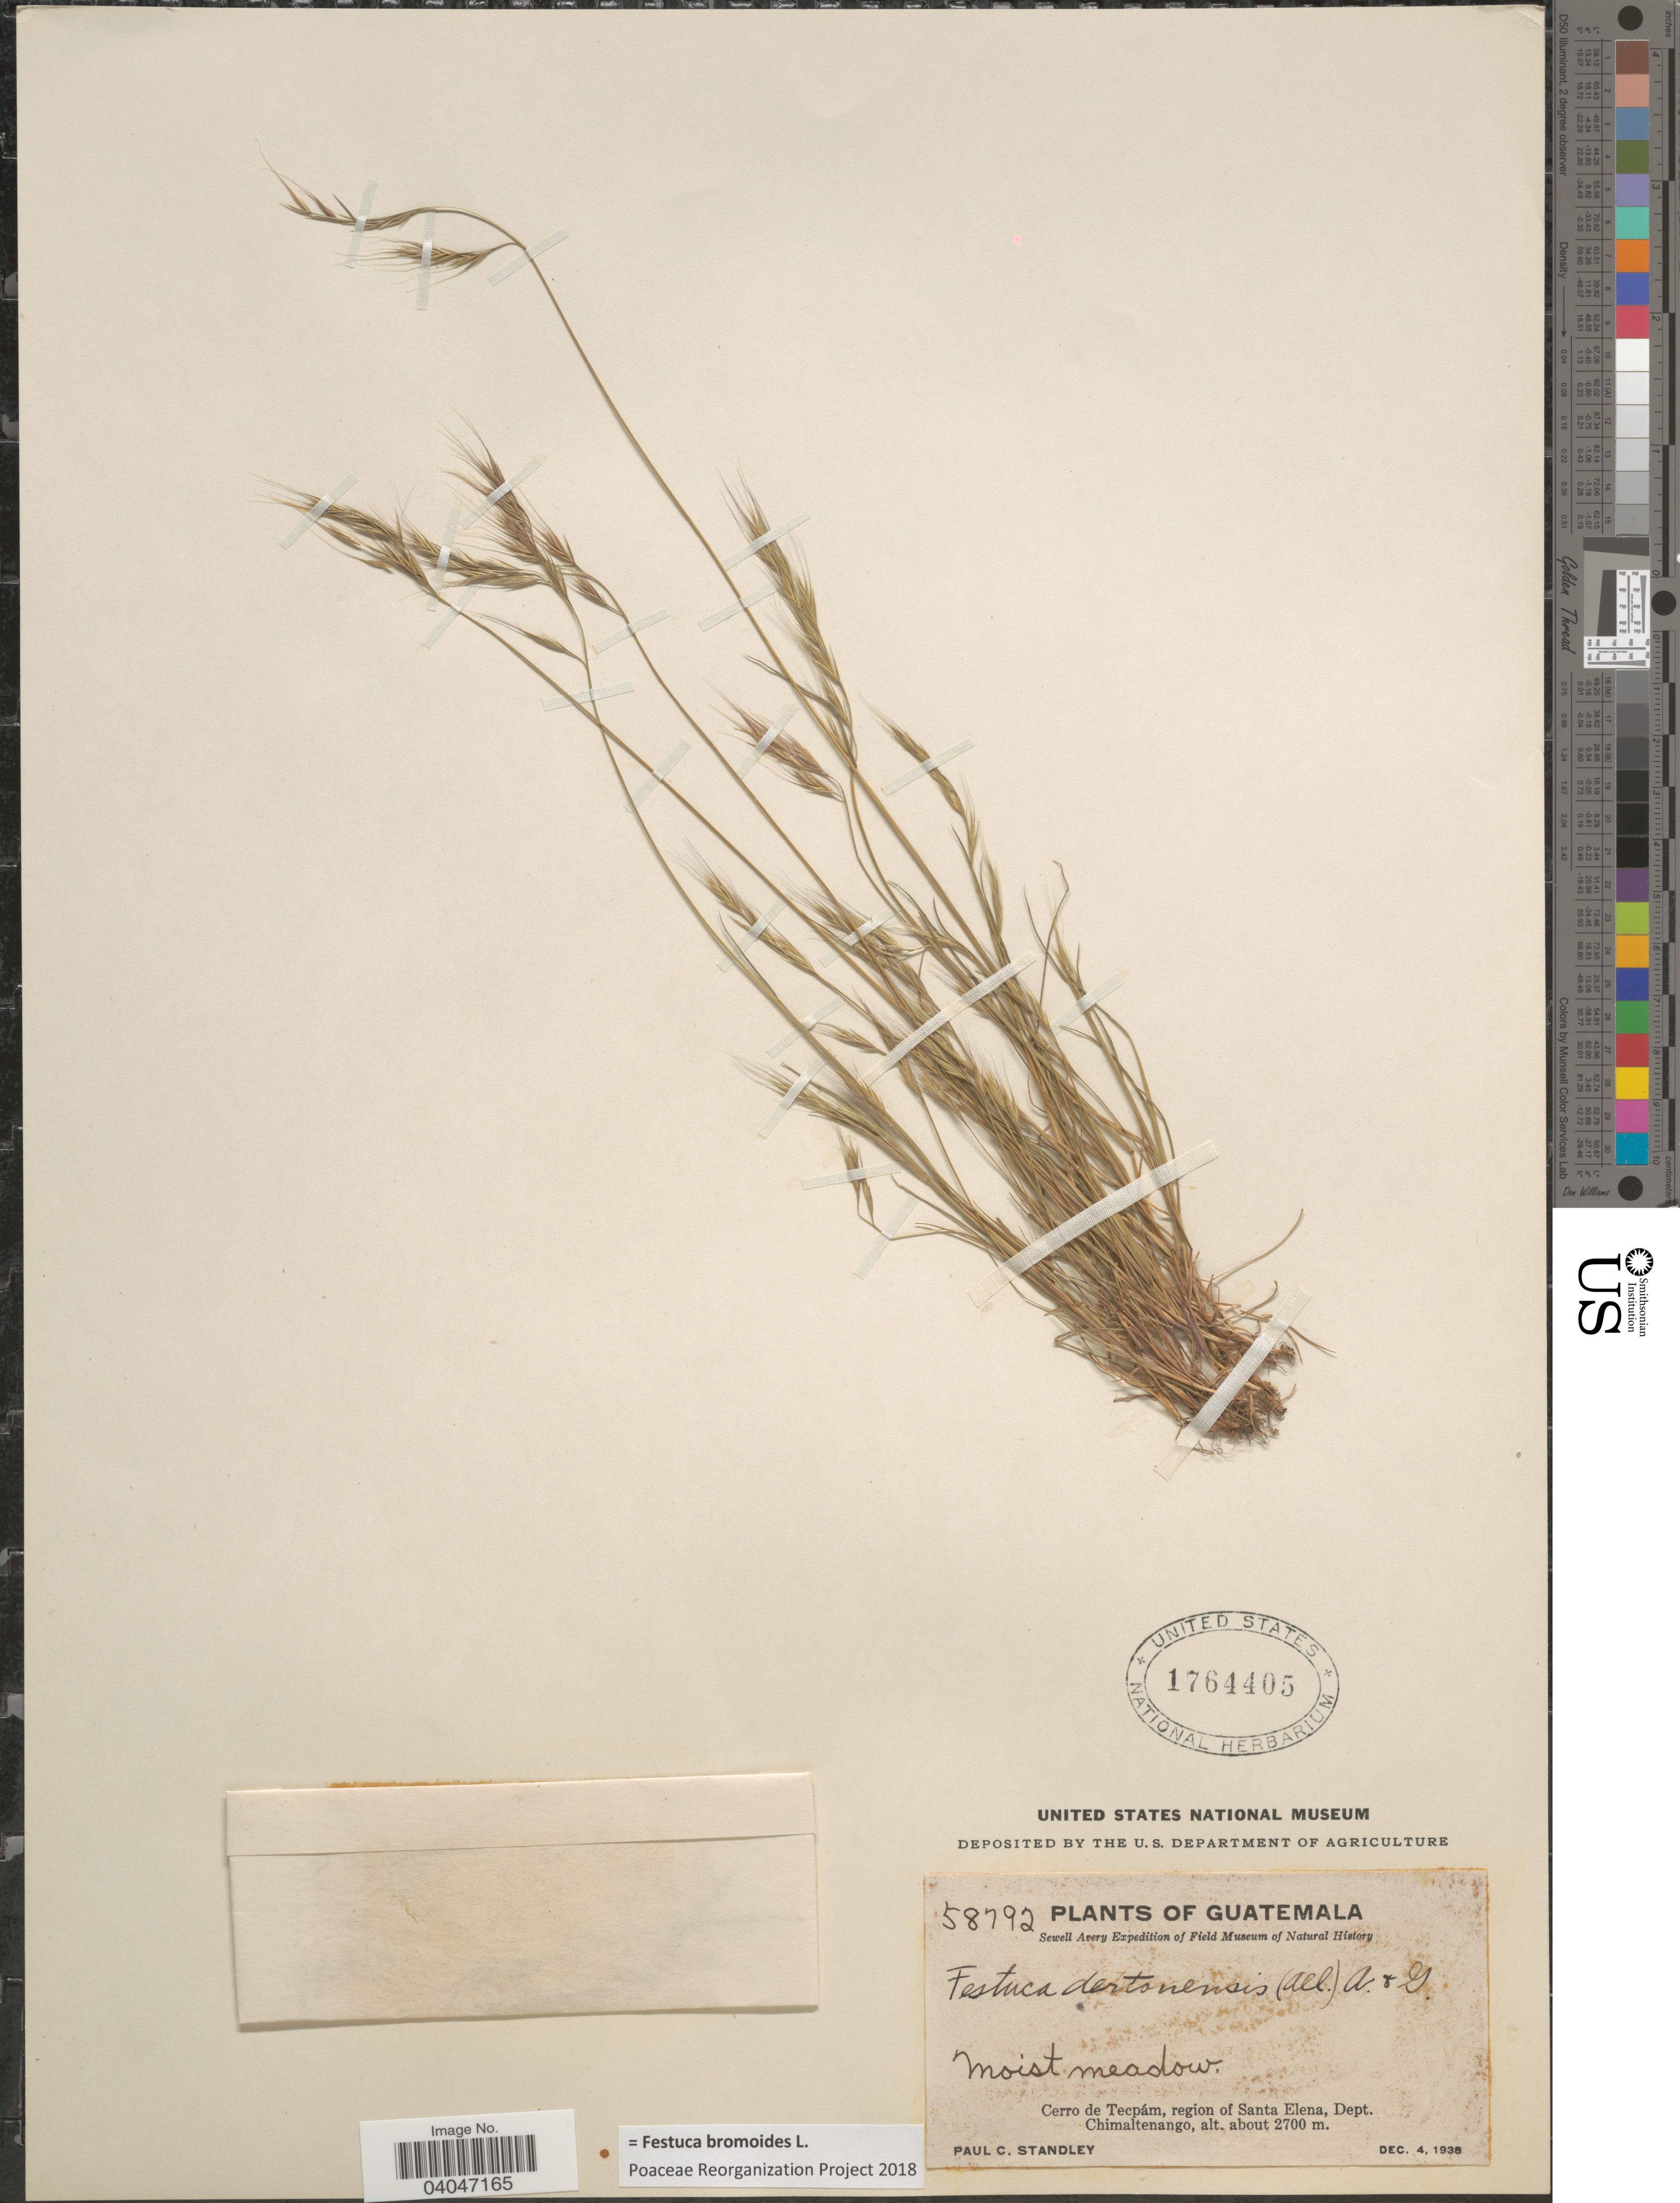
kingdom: Plantae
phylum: Tracheophyta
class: Liliopsida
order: Poales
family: Poaceae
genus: Festuca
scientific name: Festuca bromoides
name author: L.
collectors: P. C. Standley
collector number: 58792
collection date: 1938-12-04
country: Guatemala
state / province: Chimaltenango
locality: Cerro de Tecpám, region of Santa Elena, Dept. Chimaltenango.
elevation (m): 2700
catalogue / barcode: US 1764405